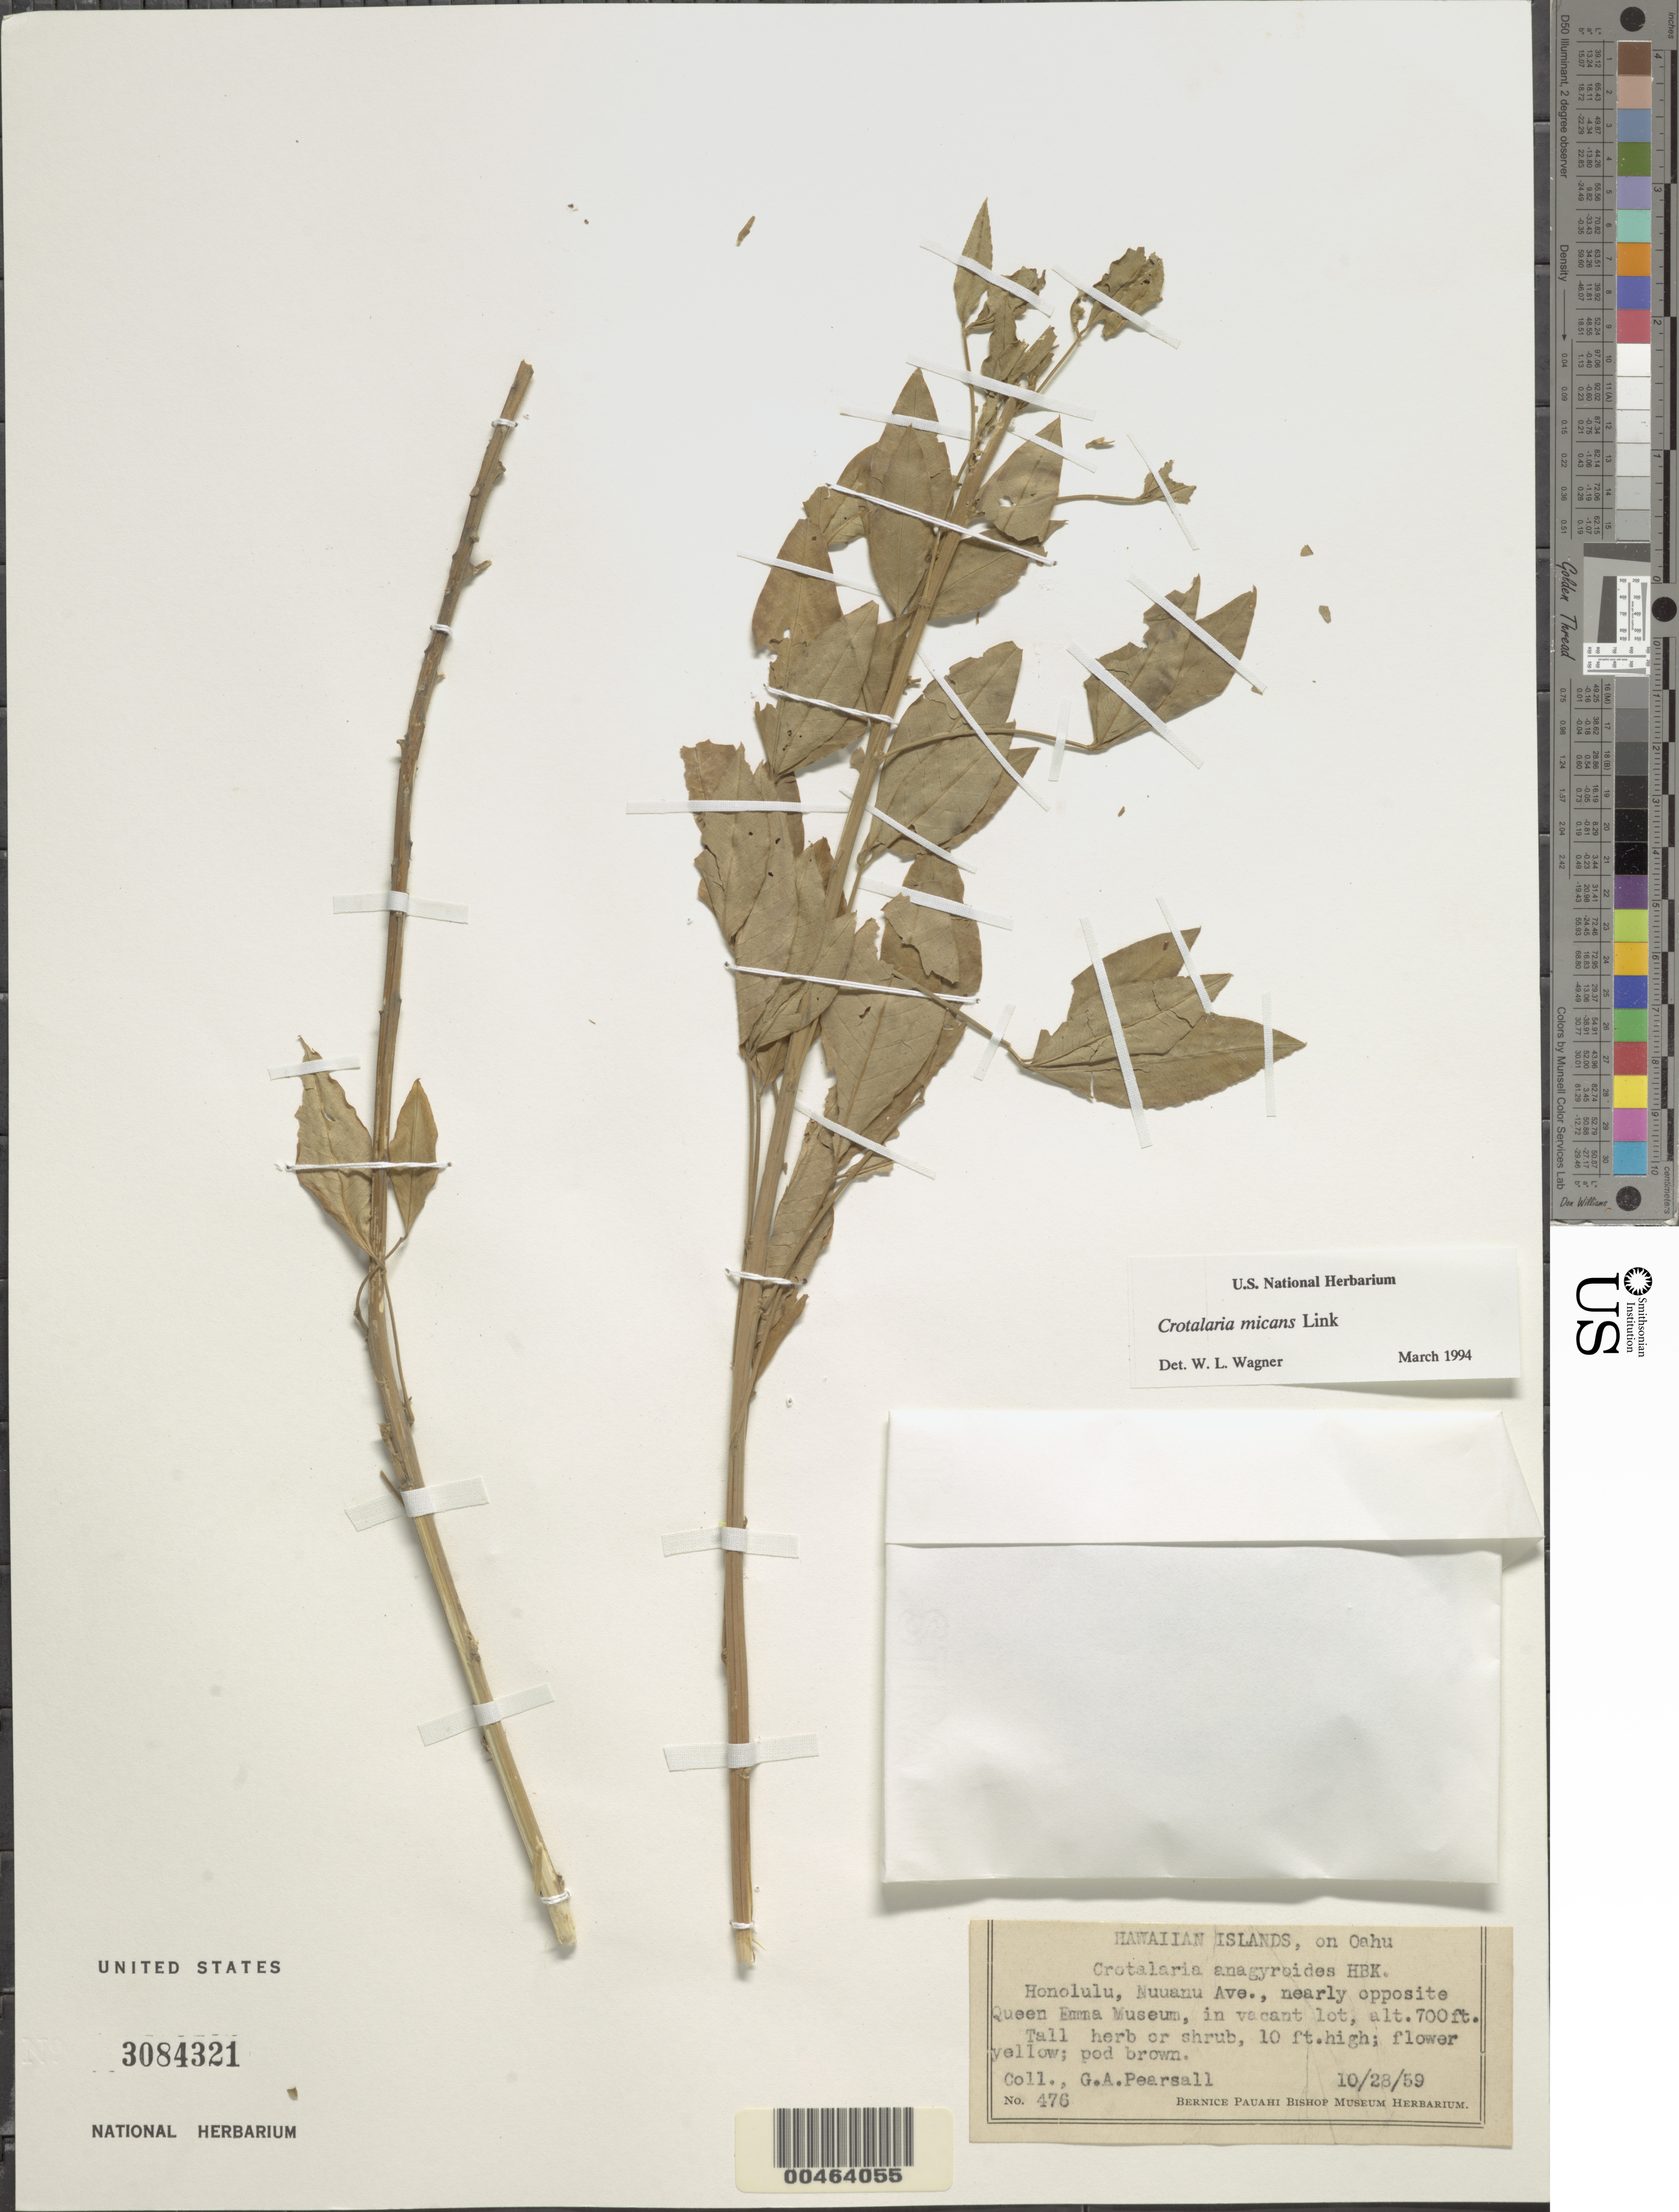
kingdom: Plantae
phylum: Tracheophyta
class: Magnoliopsida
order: Fabales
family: Fabaceae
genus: Crotalaria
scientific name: Crotalaria micans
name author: Link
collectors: G. Pearsall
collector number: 476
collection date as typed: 28 Oct 1959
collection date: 1959-10-28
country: United States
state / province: Hawaii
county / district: Honolulu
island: Oahu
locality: Honolulu, Nuuanu Ave., nearly opposite Queen Emma Museum, in vacant lot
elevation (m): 213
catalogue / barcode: US 3084321